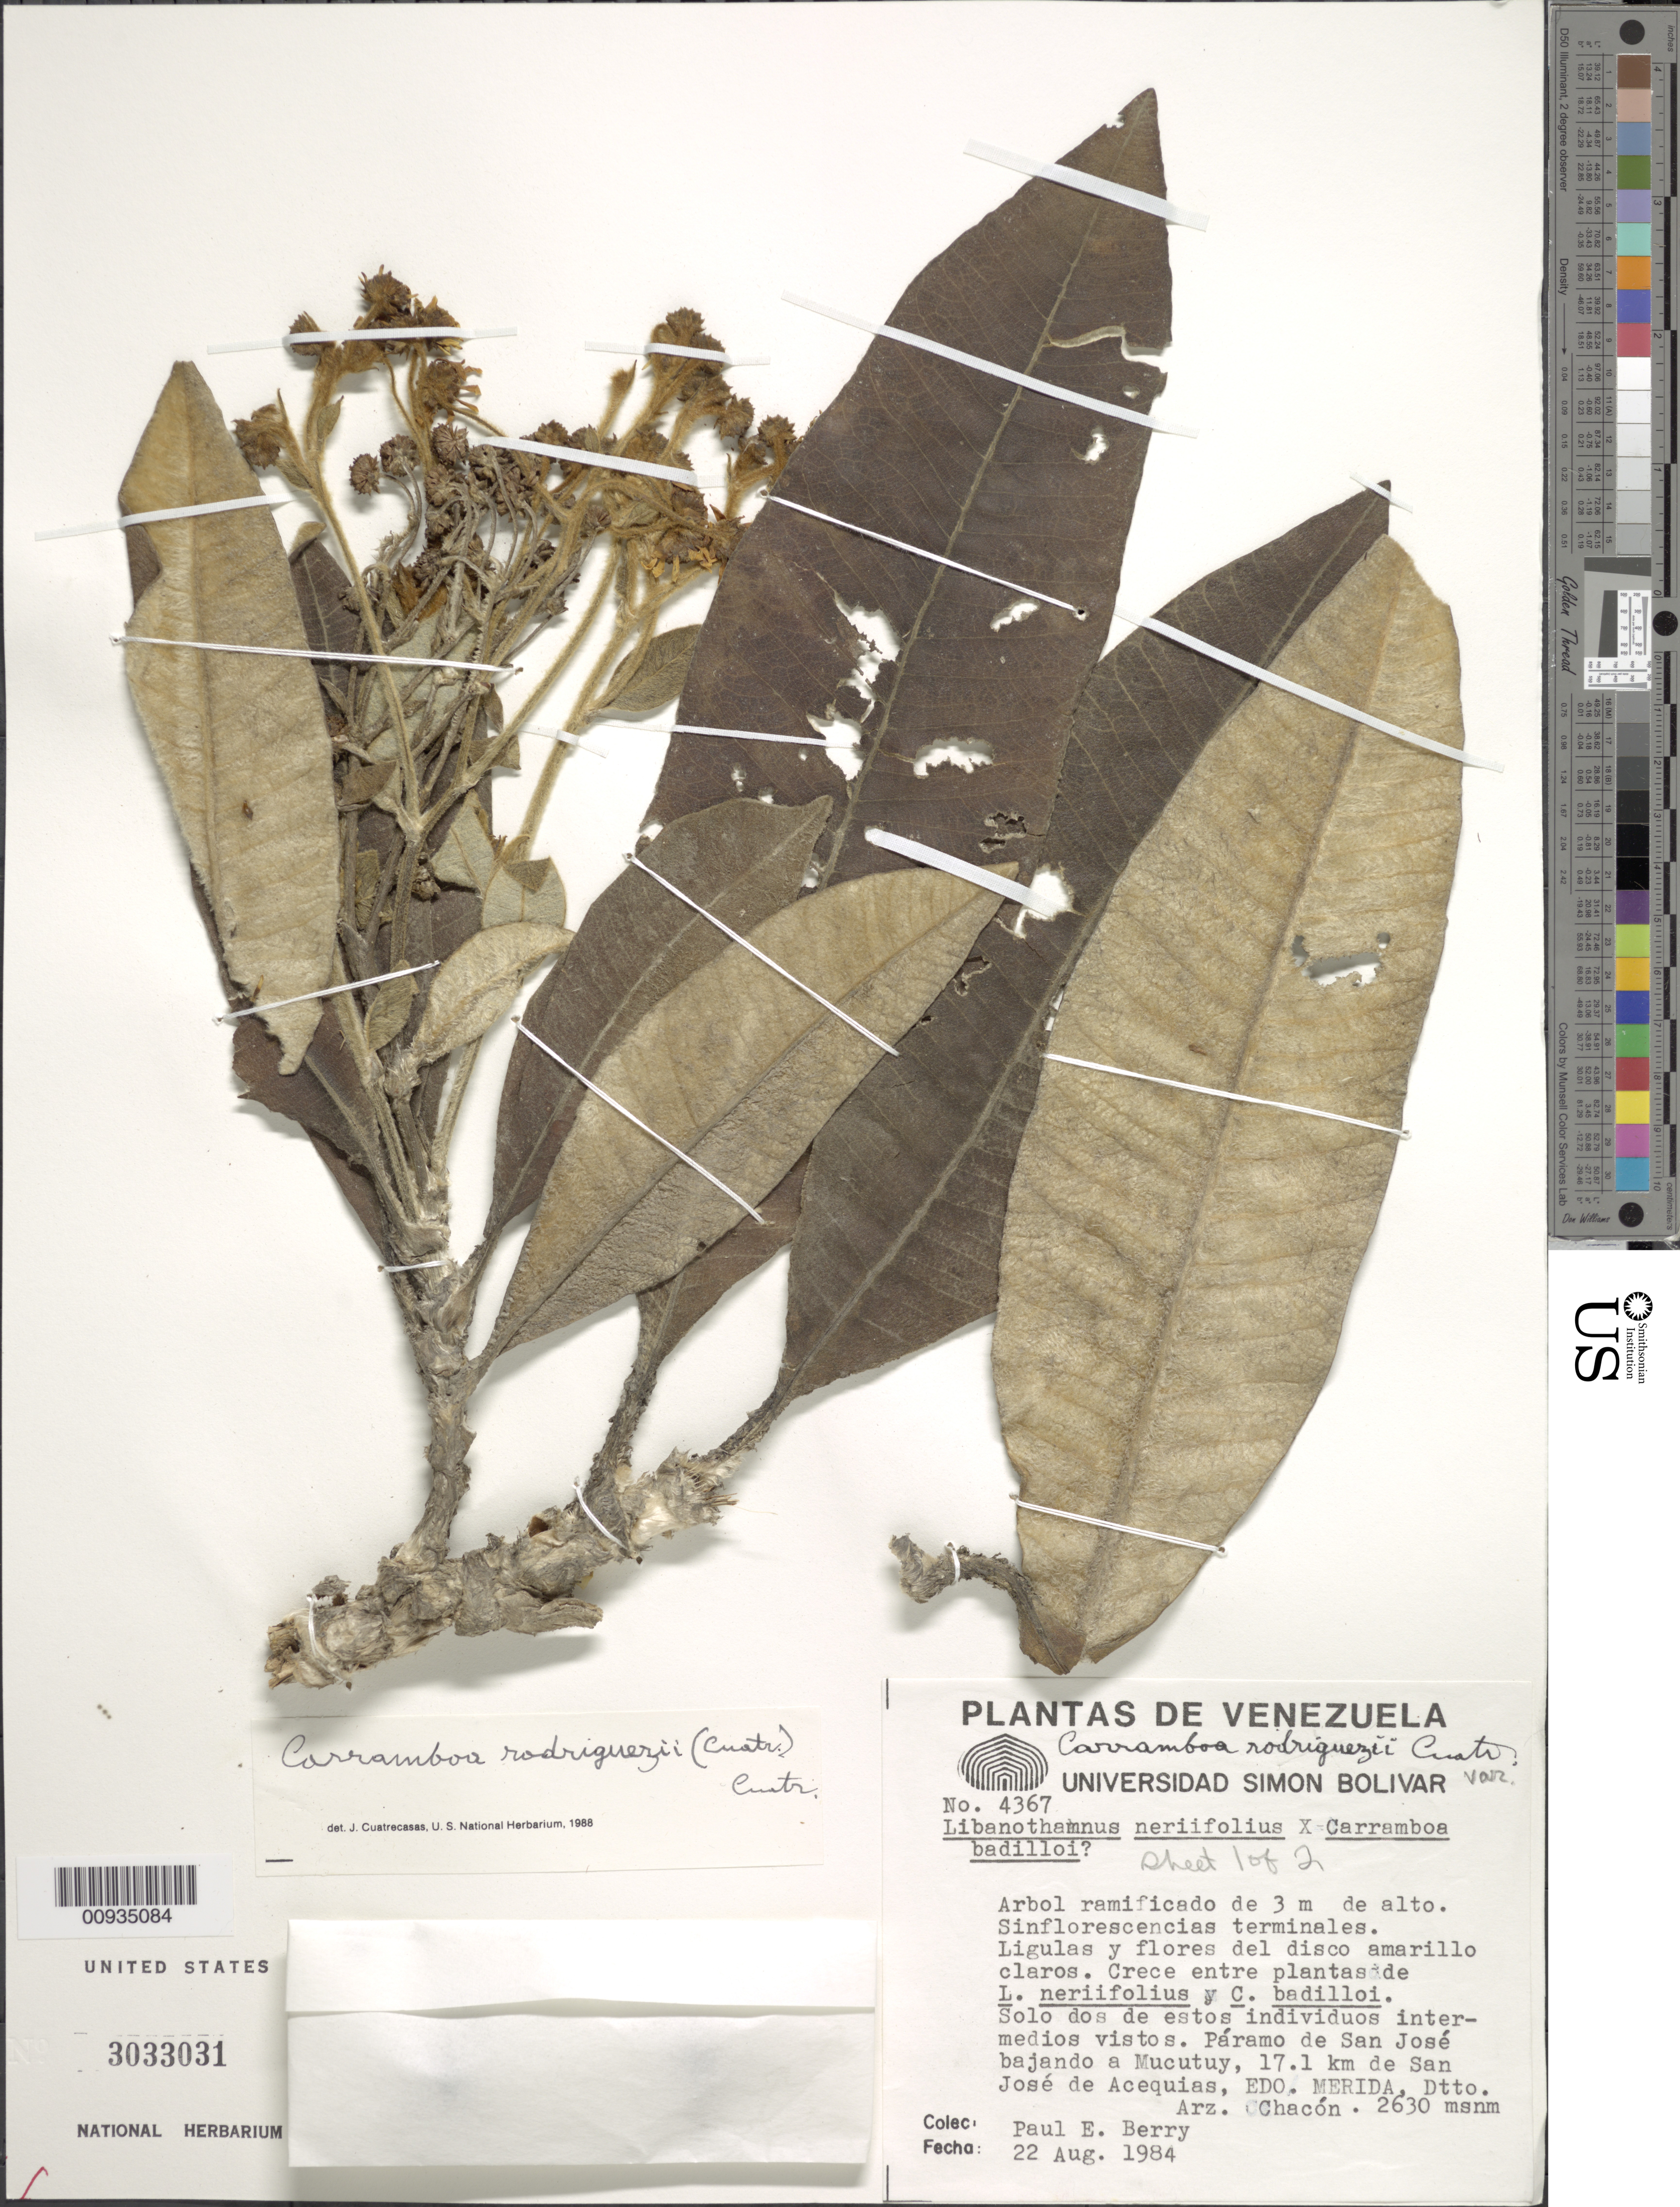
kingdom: Plantae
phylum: Tracheophyta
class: Magnoliopsida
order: Asterales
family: Asteraceae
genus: Carramboa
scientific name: Carramboa rodriguezii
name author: (Cuatrec.) Cuatrec.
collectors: P. E. Berry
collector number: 4367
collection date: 1984-08-22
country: Venezuela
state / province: Mérida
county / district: Arzobispo Chacón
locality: Páramo de San José. Bajando a Mucutuy, 17.1 km de San José de Acequias.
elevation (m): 2630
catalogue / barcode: US 3033031